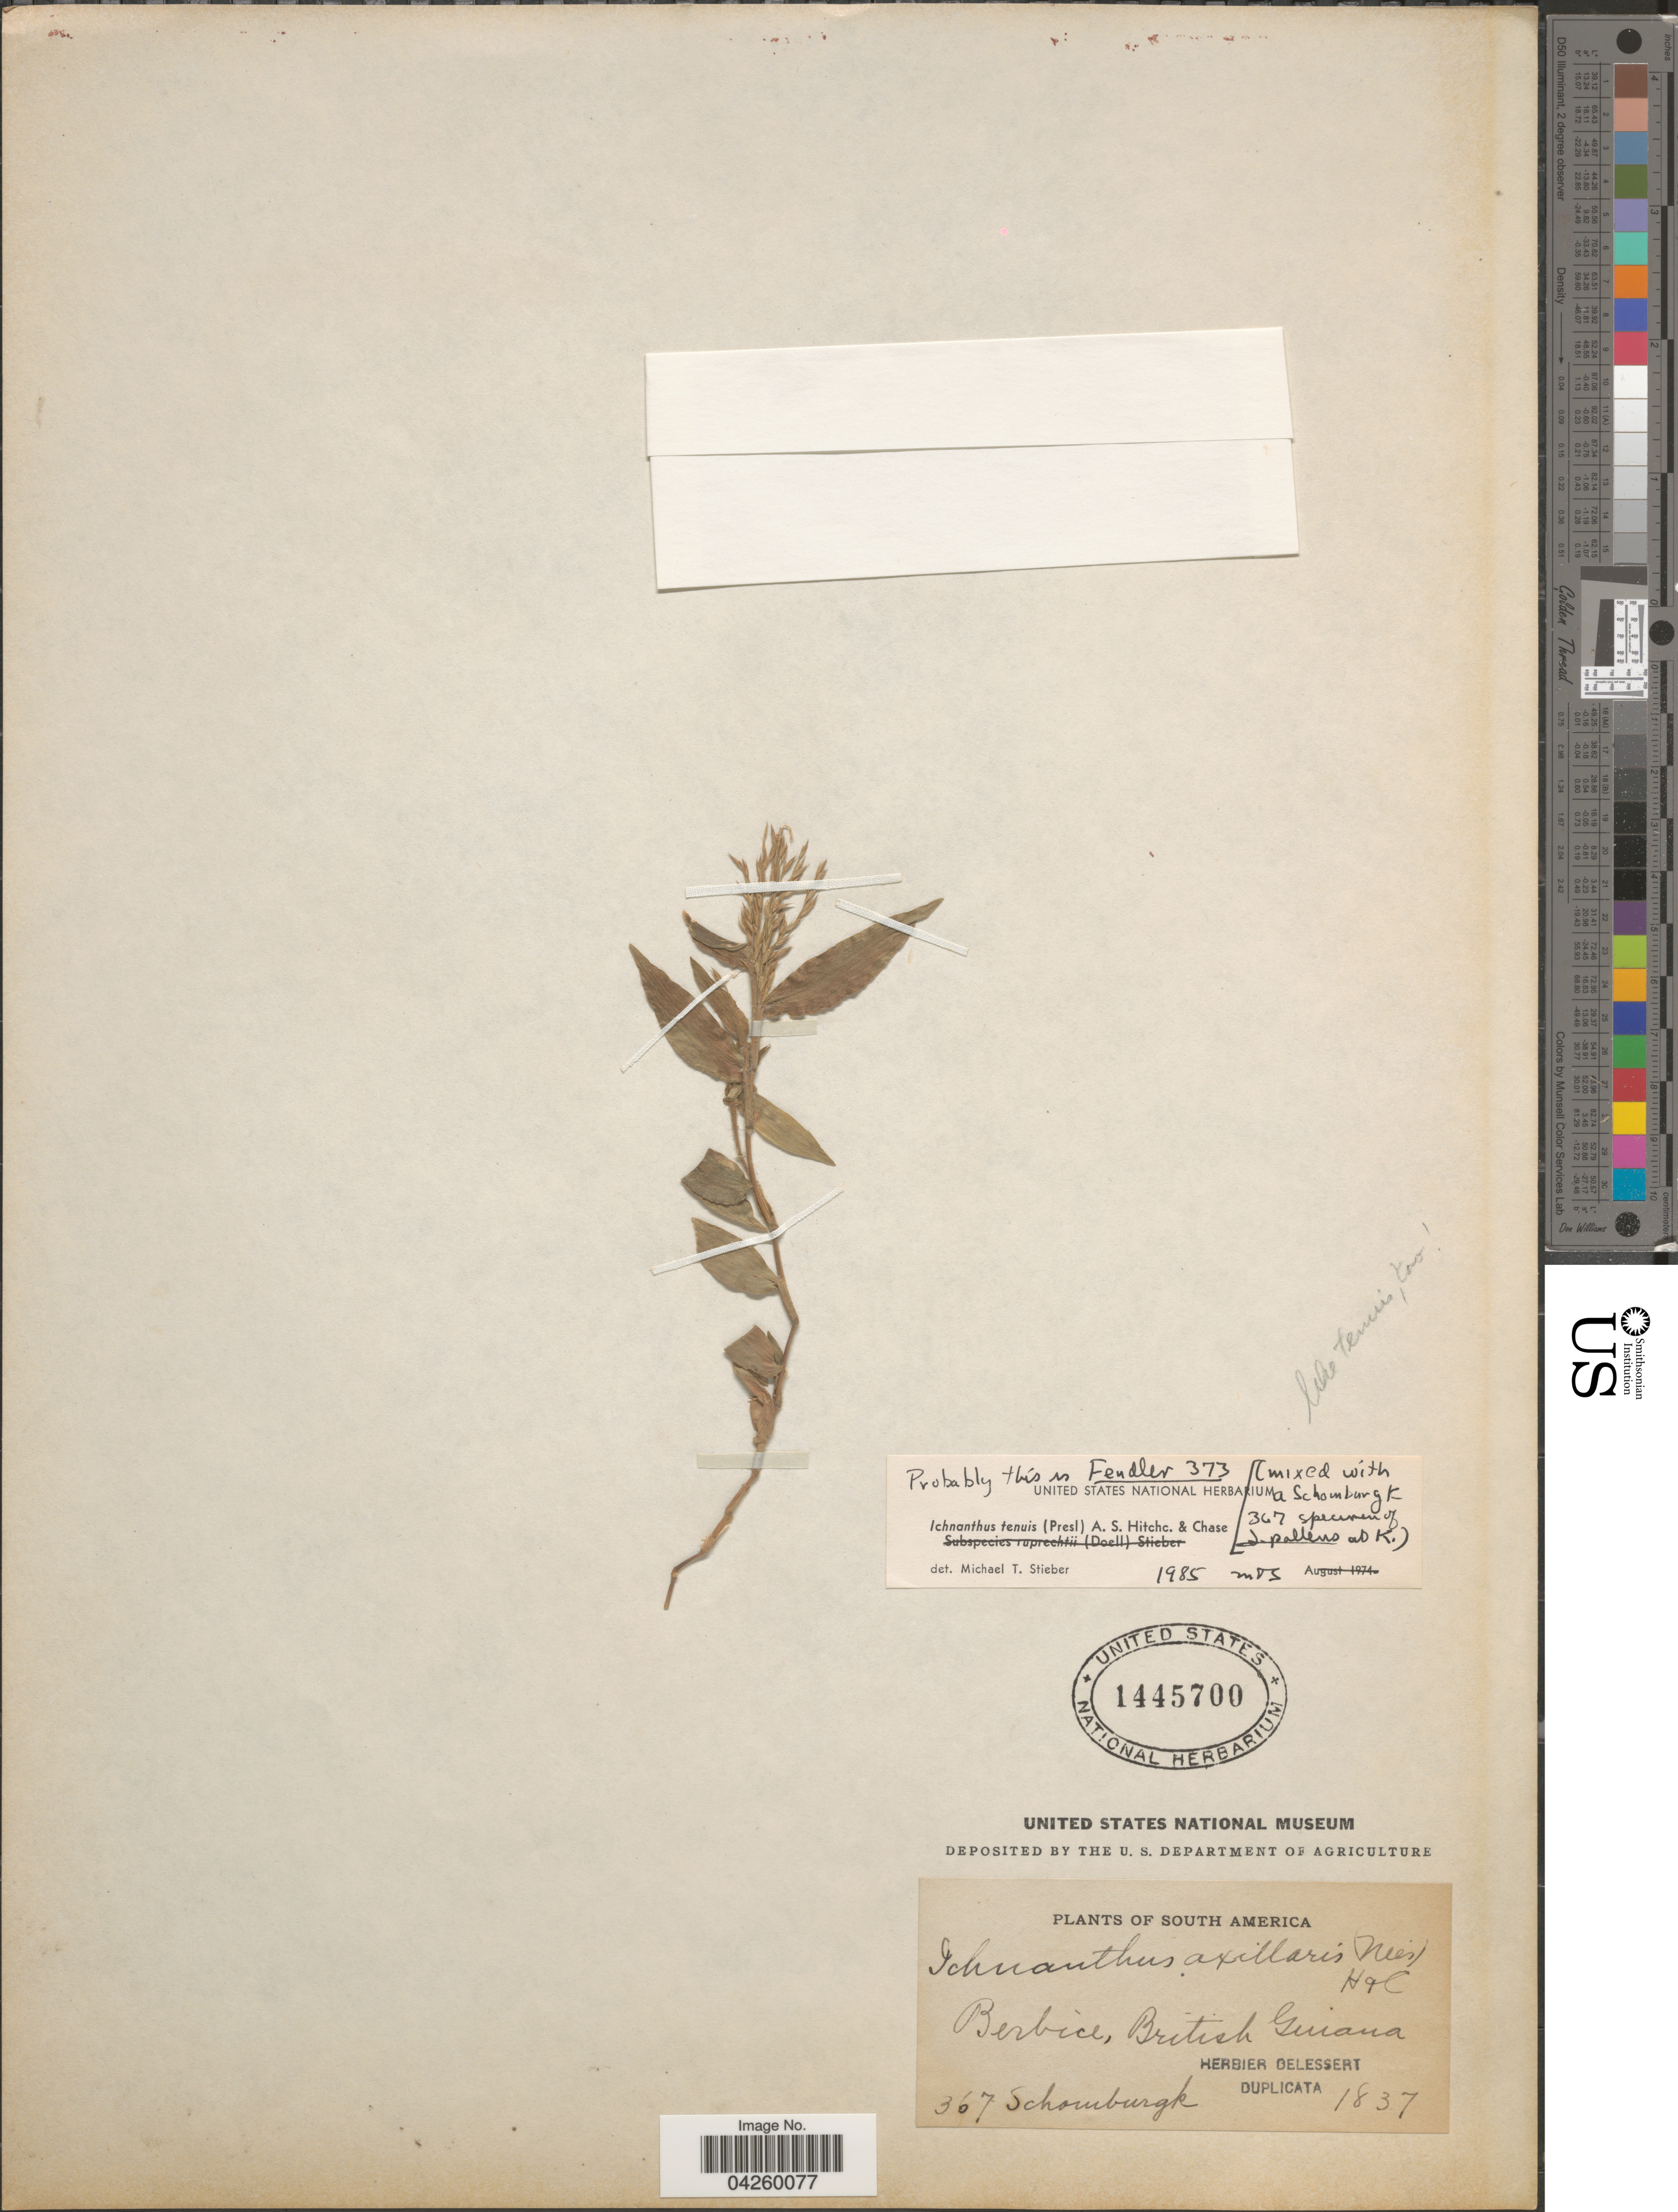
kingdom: Plantae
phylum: Tracheophyta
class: Liliopsida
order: Poales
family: Poaceae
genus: Ichnanthus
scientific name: Ichnanthus tenuis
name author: (J. Presl) Hitchc. & Chase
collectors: -- Schomburgk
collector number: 367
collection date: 1837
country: Guyana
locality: Berbice, British Guiana.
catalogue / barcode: US 1445700